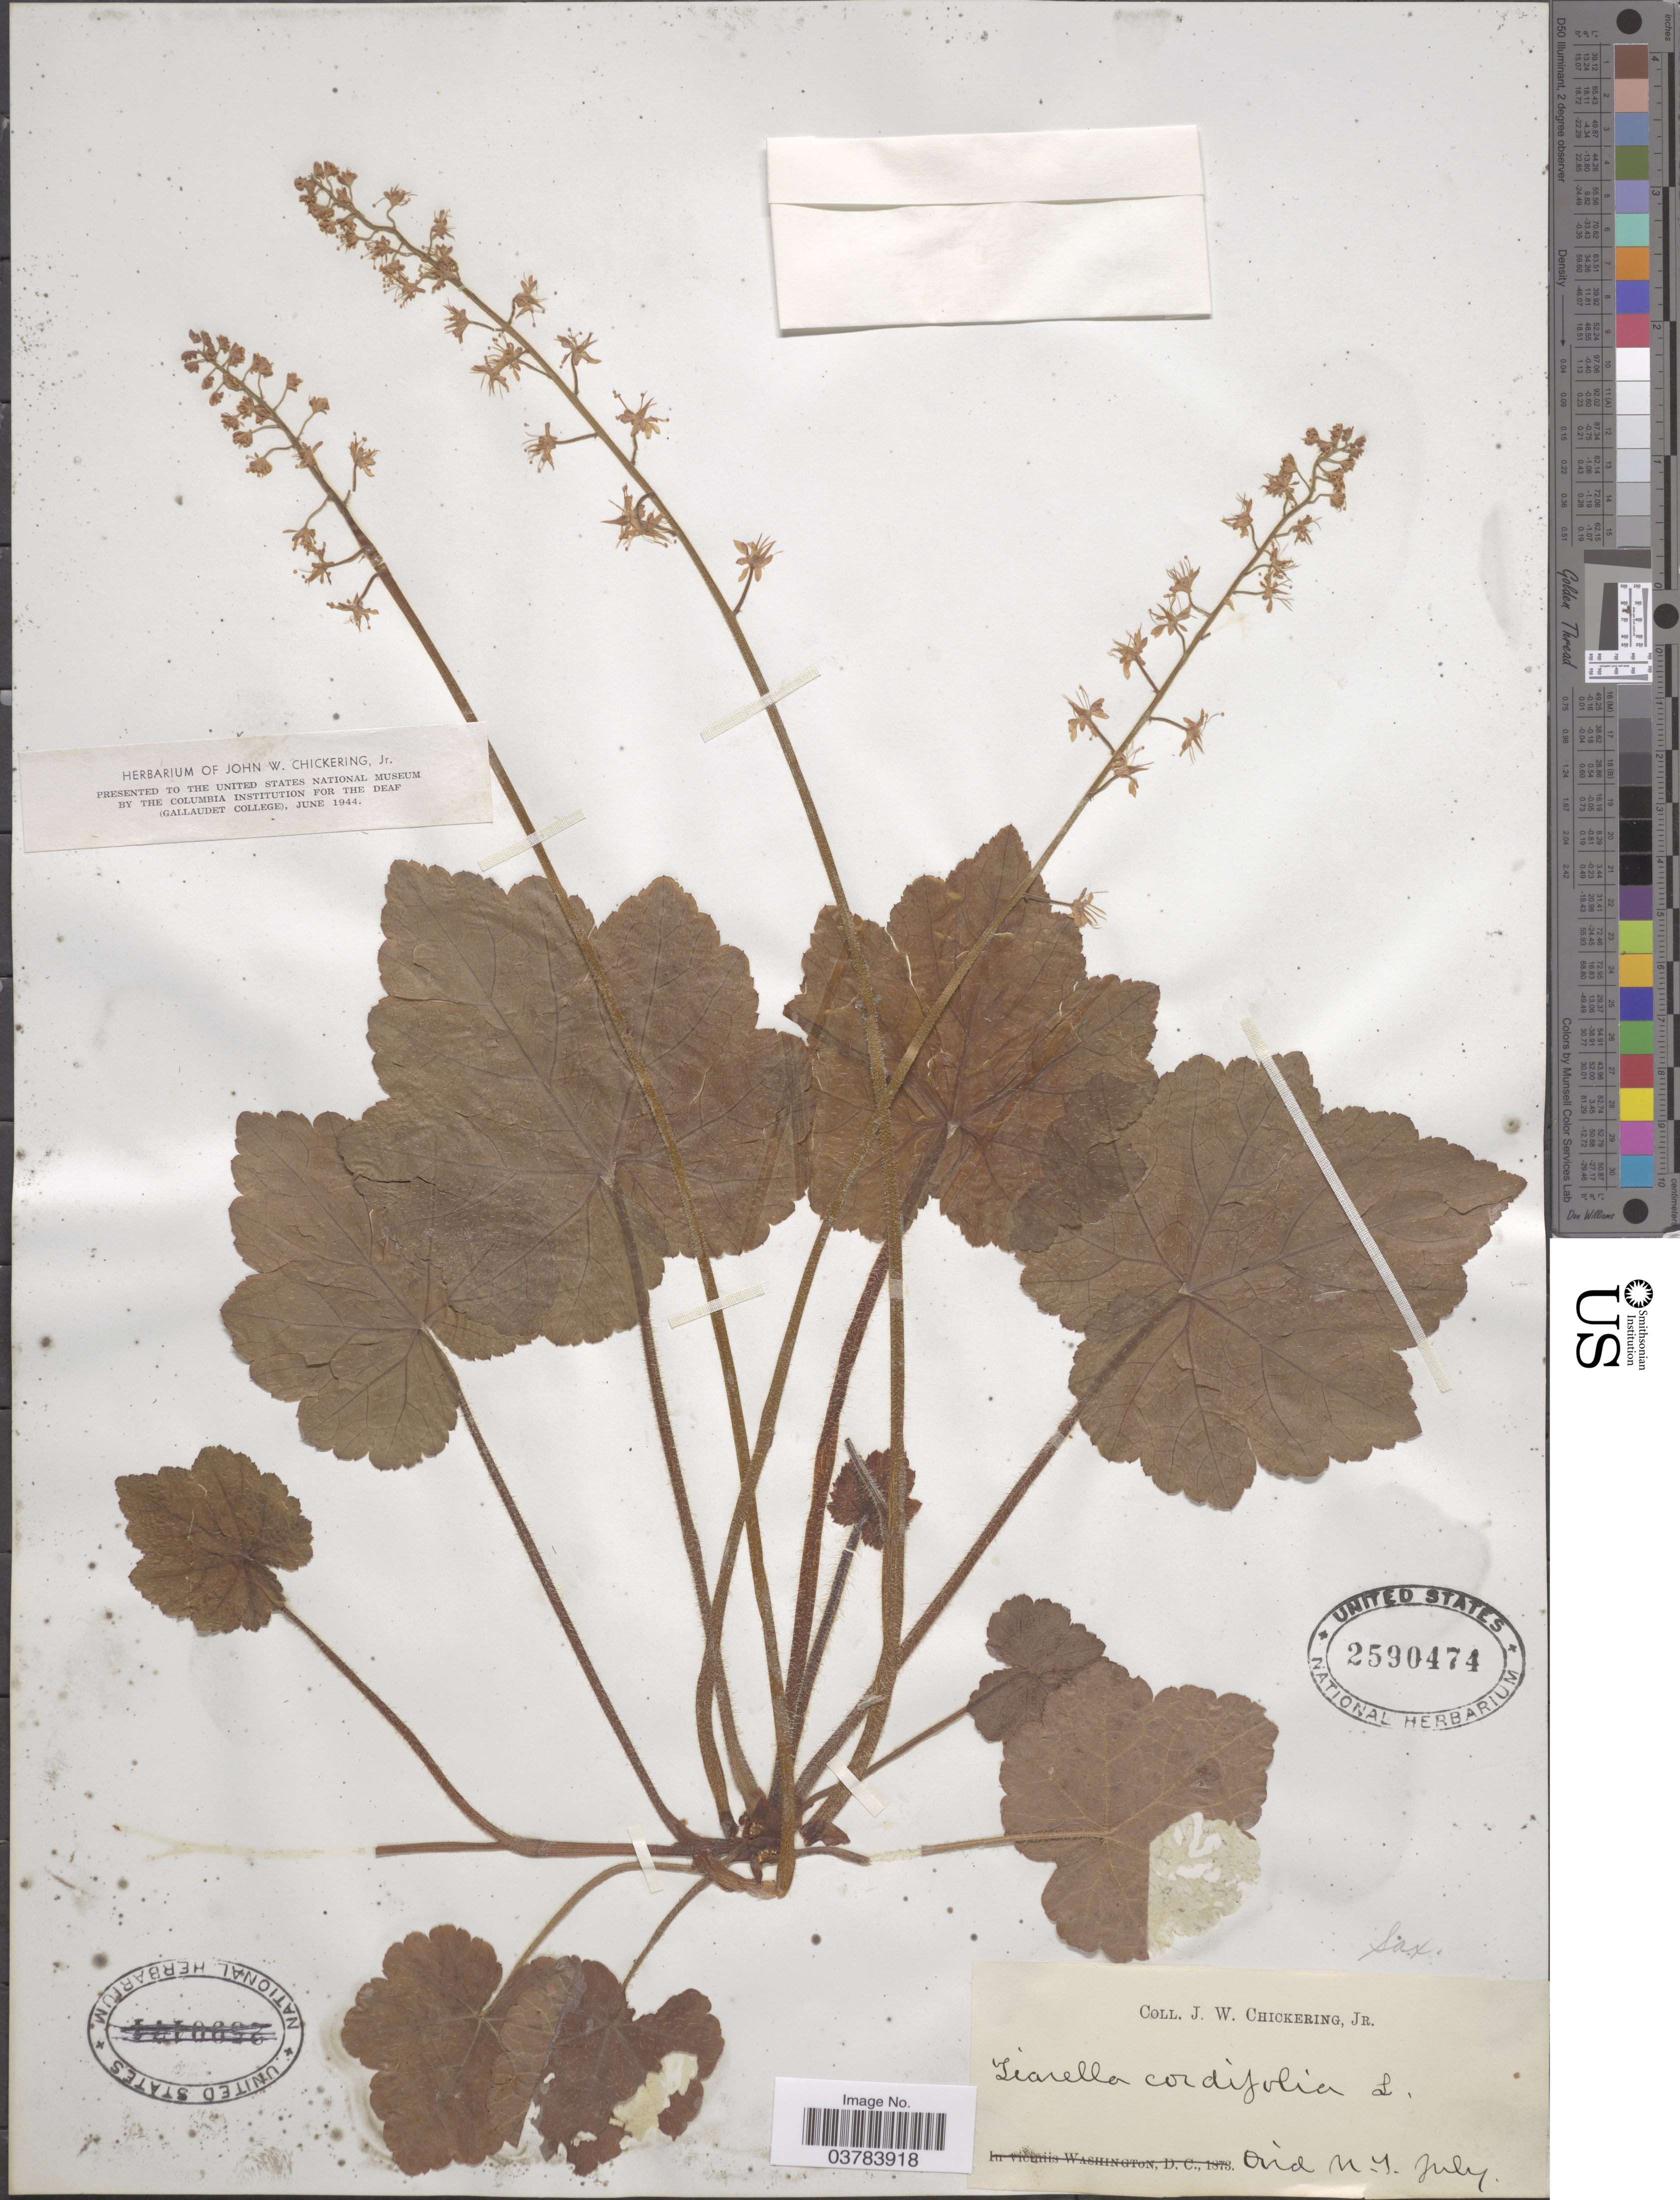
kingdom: Plantae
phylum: Tracheophyta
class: Magnoliopsida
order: Saxifragales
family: Saxifragaceae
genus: Tiarella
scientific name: Tiarella cordifolia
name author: L.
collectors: J. Chickering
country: United States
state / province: New York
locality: Ovid.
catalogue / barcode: US 2590474